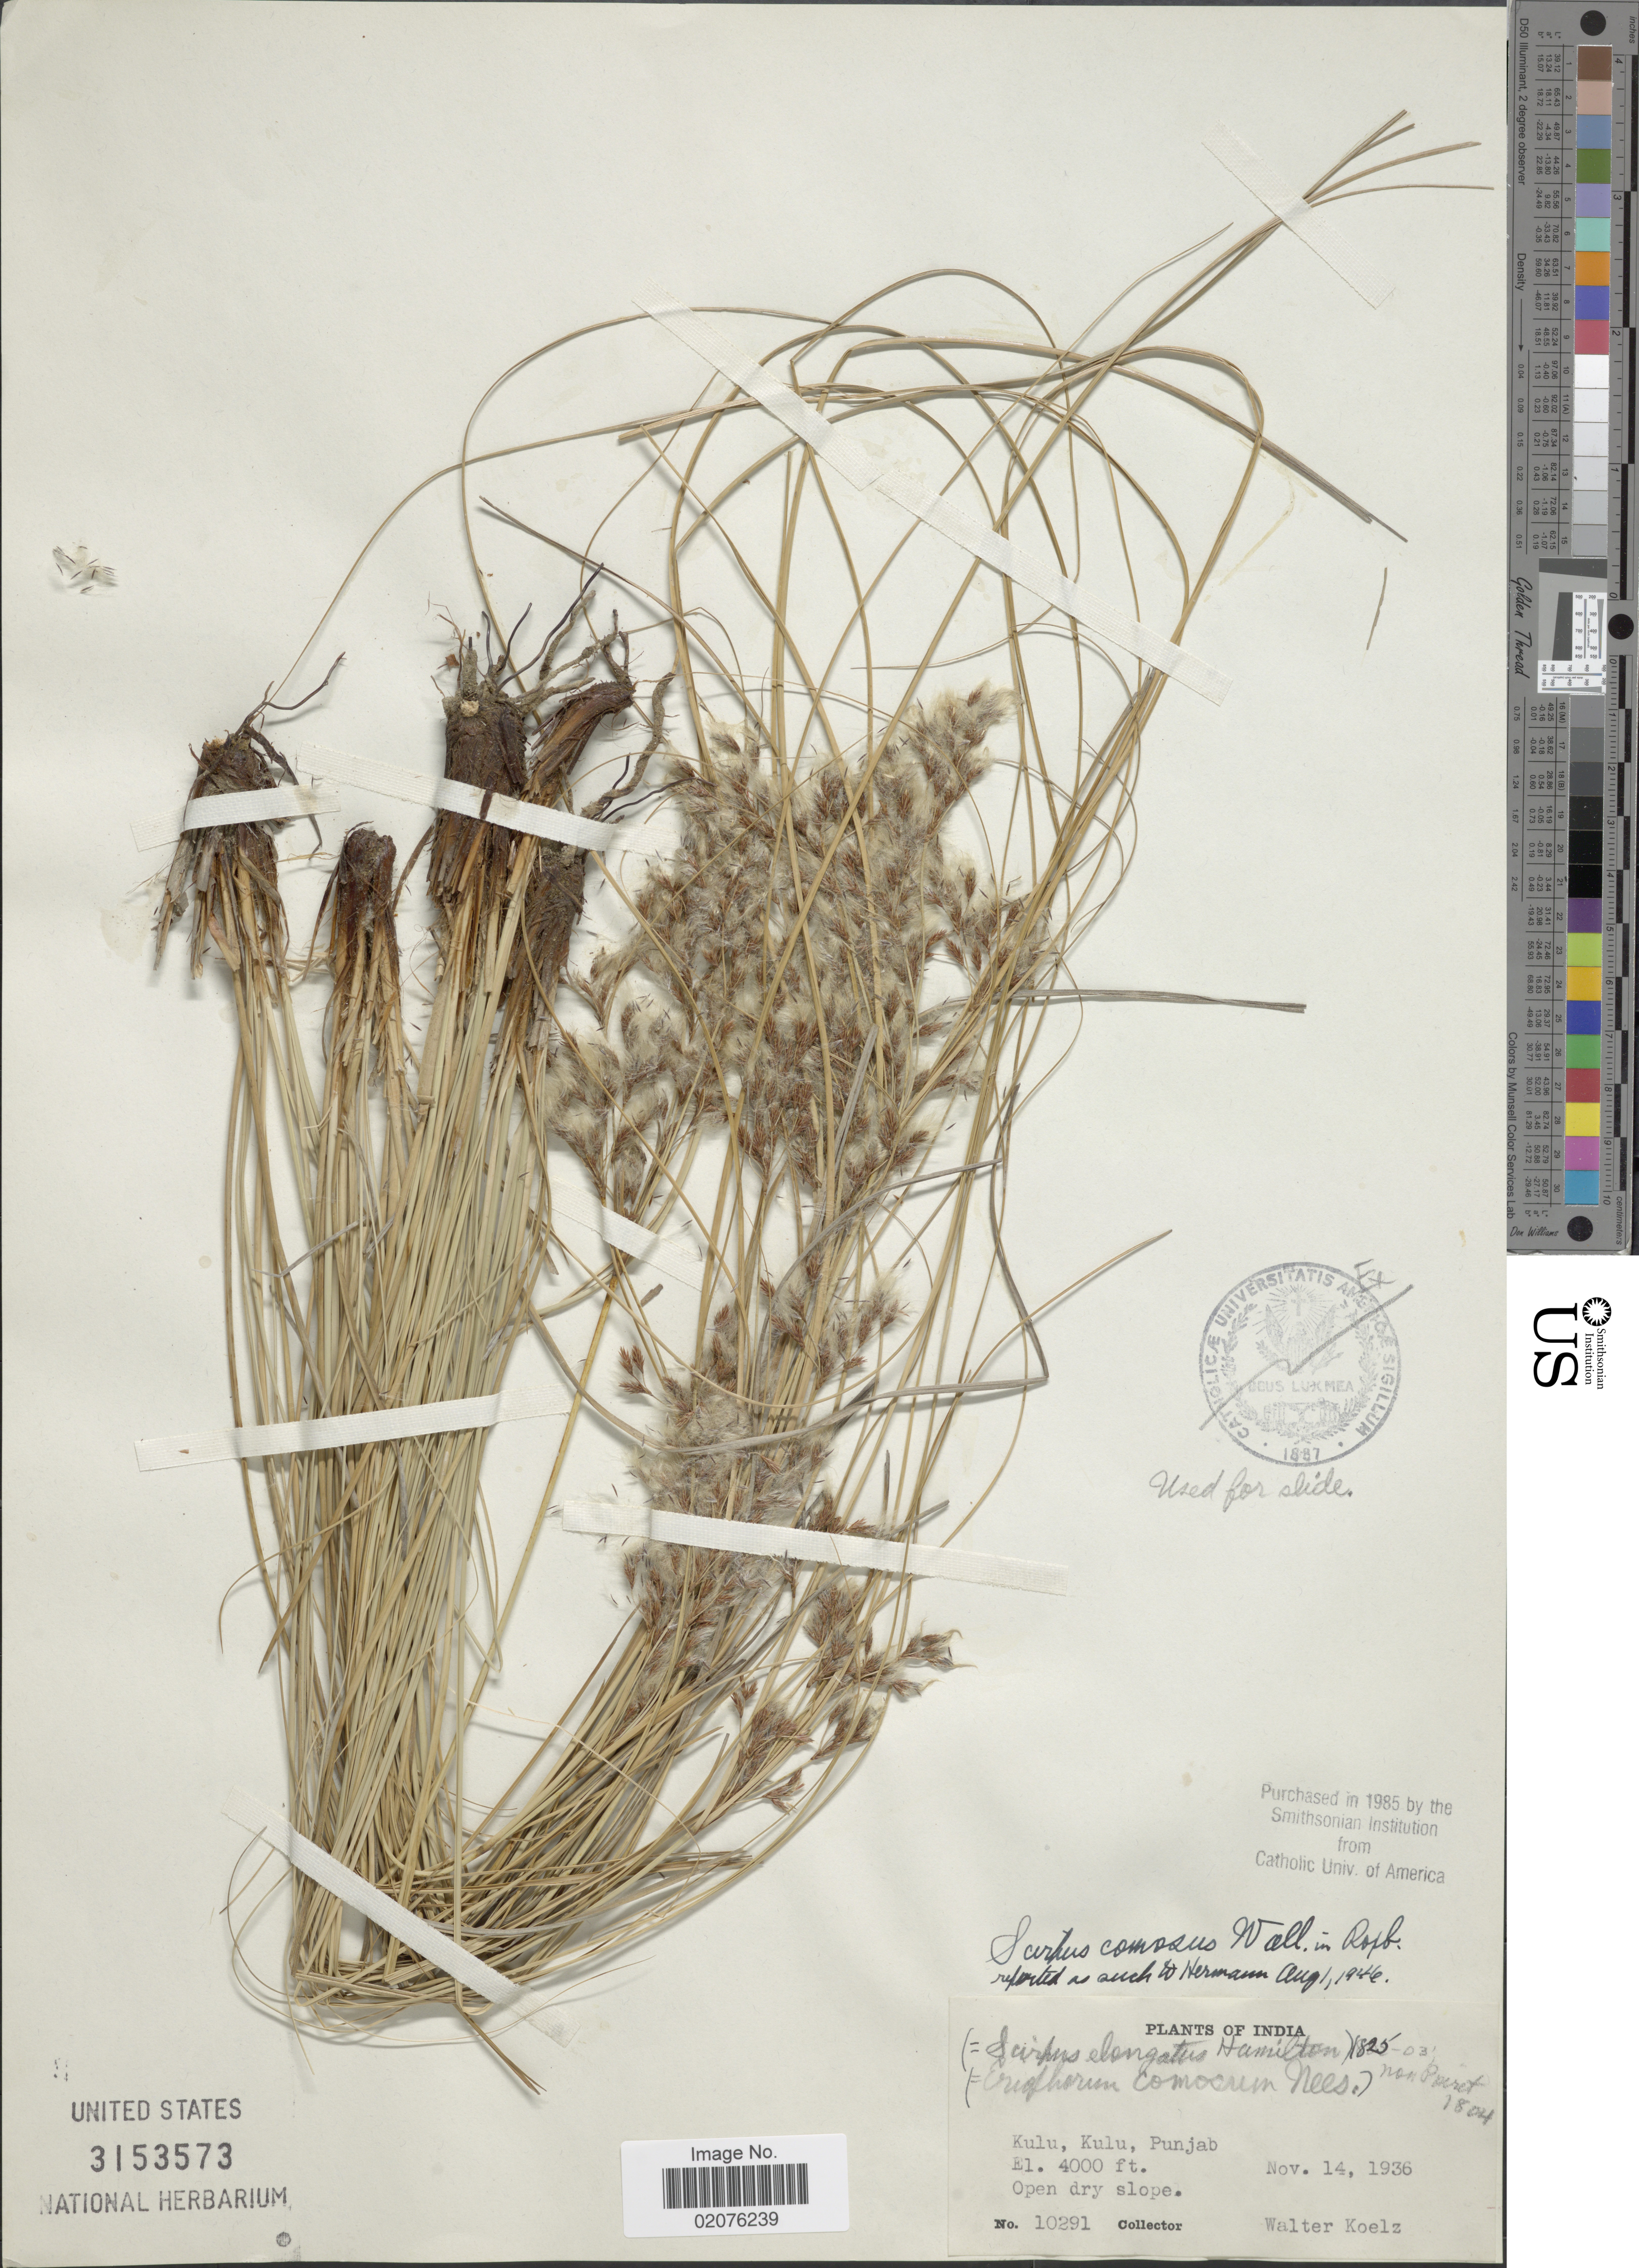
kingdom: Plantae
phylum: Tracheophyta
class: Liliopsida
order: Poales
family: Cyperaceae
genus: Erioscirpus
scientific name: Erioscirpus comosus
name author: (Wall.) Palla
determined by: Strong, Mark T., (BOT), Smithsonian Institution - National Museum of Natural History (UNITED STATES)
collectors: W. N. Koelz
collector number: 10291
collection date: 1936-11-14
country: India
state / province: Punjab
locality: Kulu, Kulu, Punjab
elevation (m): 1219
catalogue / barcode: US 3153573